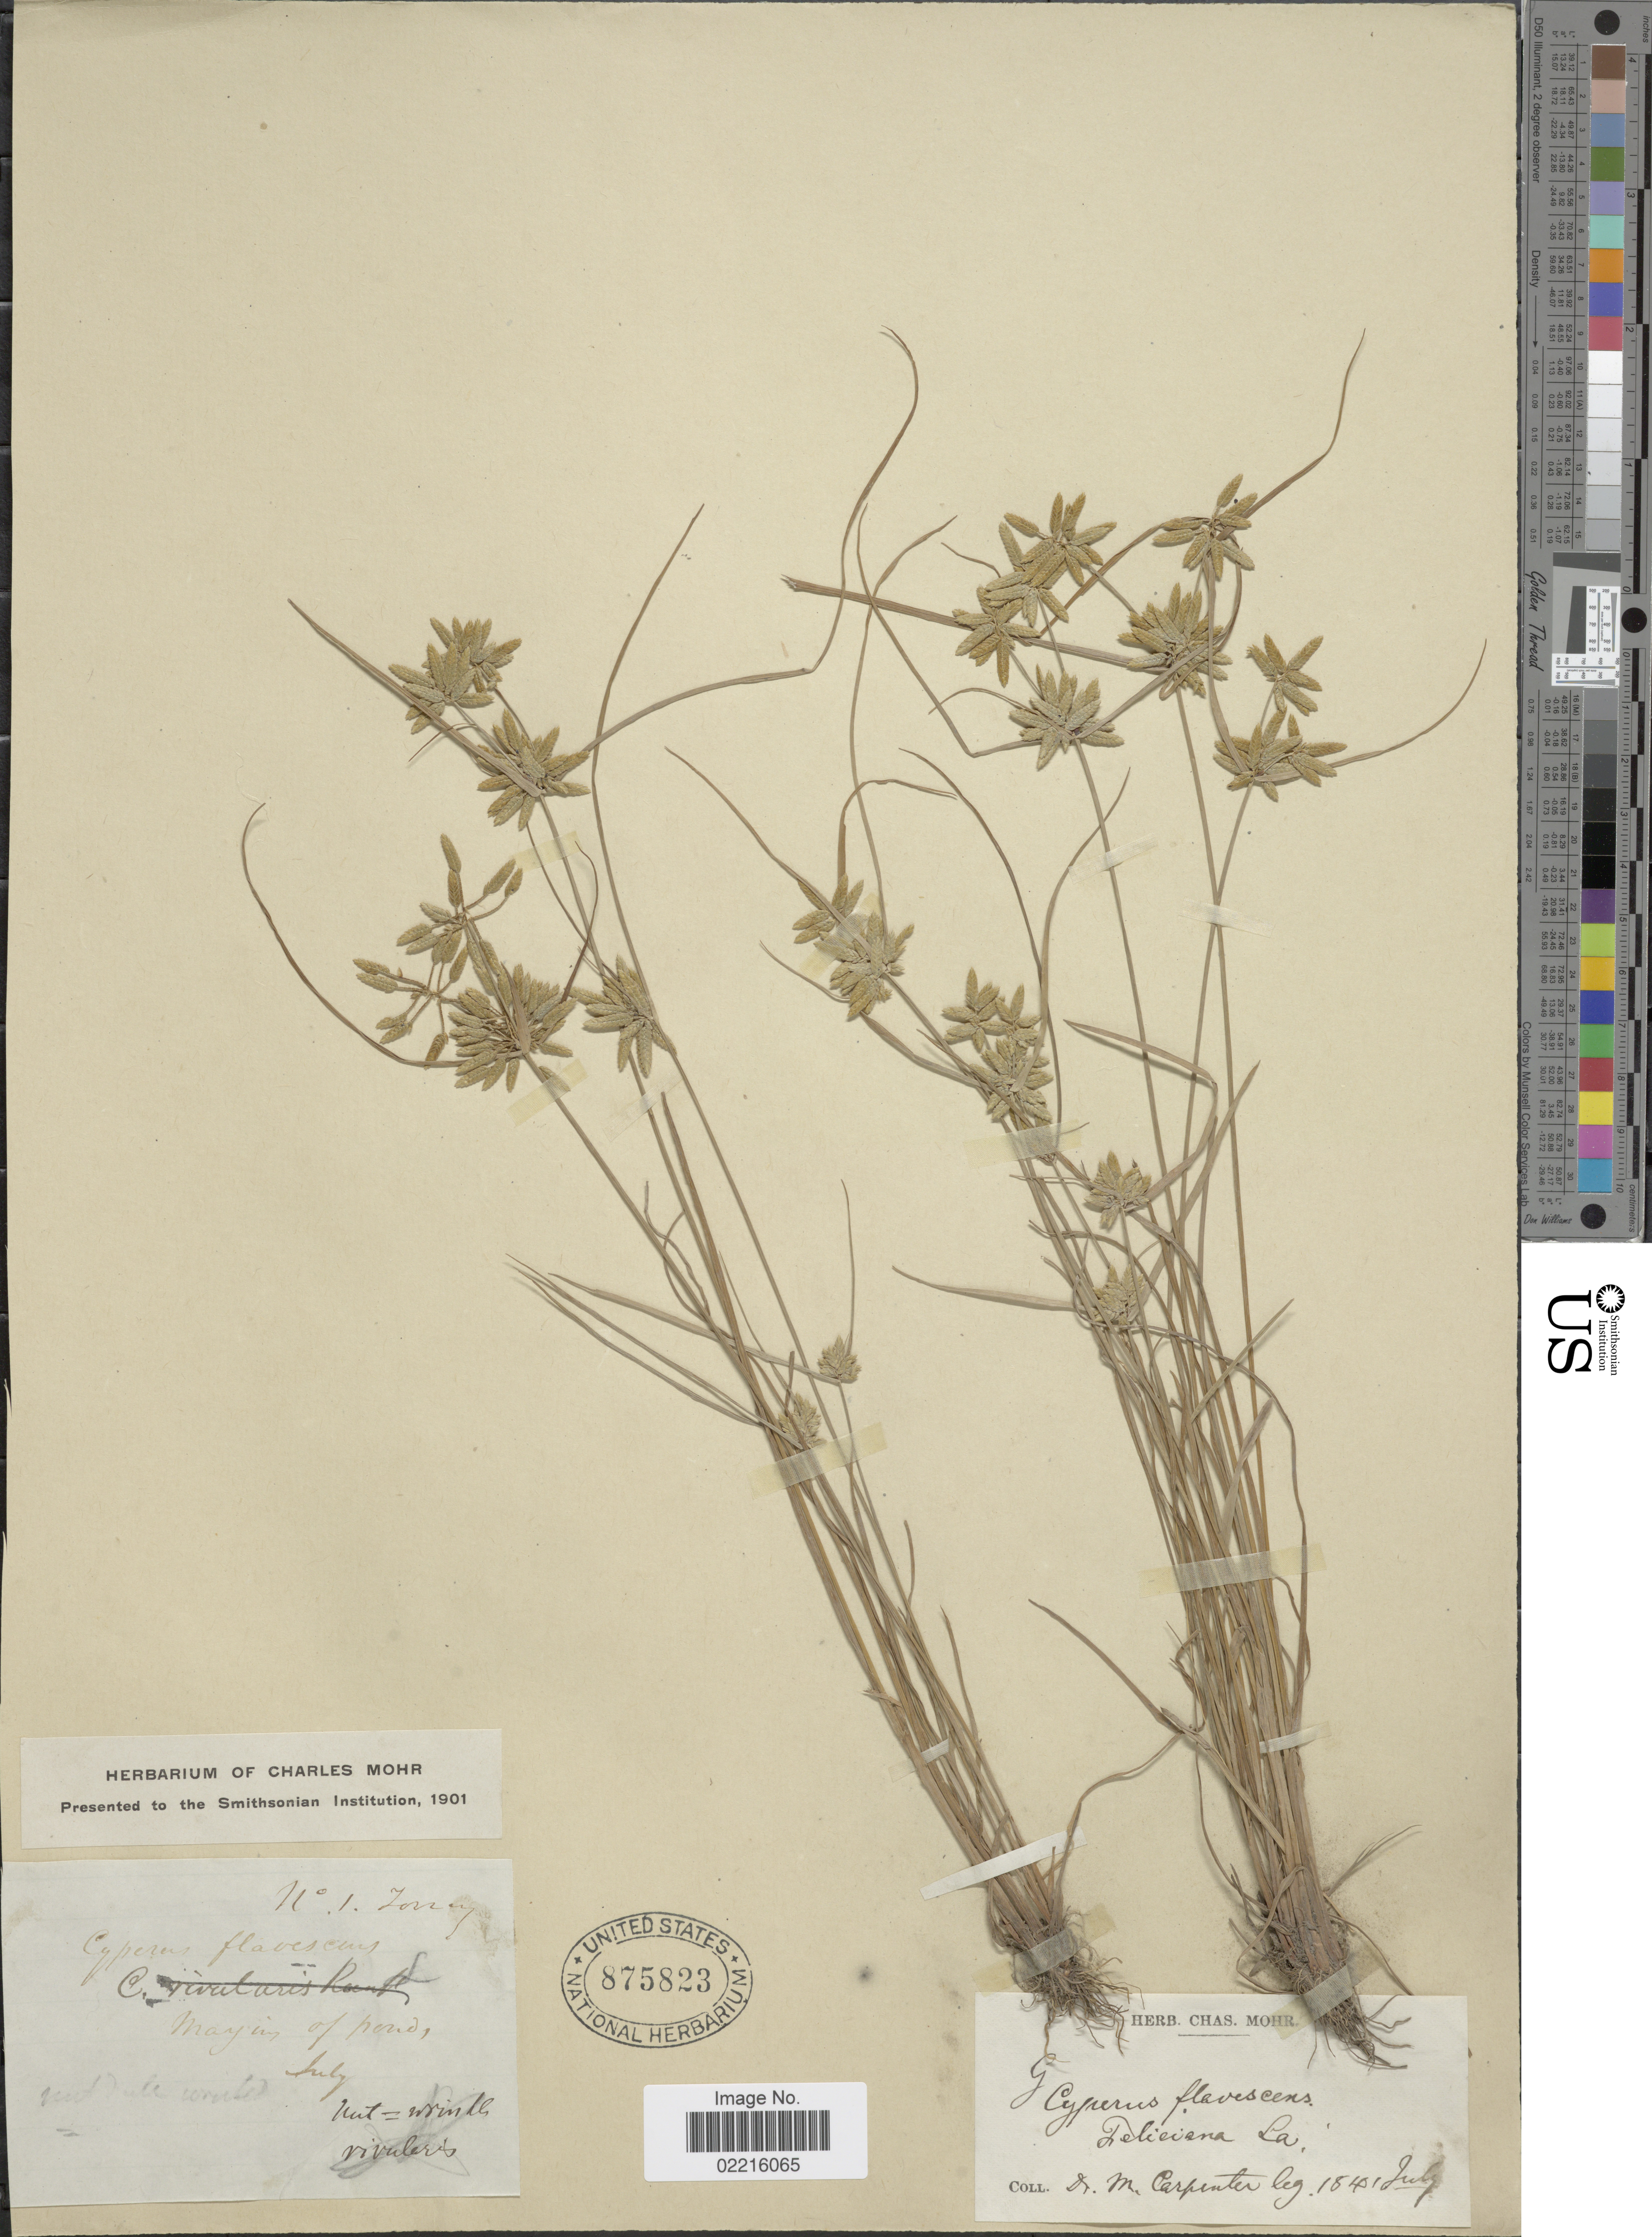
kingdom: Plantae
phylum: Tracheophyta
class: Liliopsida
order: Poales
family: Cyperaceae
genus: Cyperus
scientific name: Cyperus flavescens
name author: L.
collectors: M. Carpenter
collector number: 1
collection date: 1841-07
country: United States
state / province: Louisiana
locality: Margin of pond, Feliciana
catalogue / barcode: US 875823